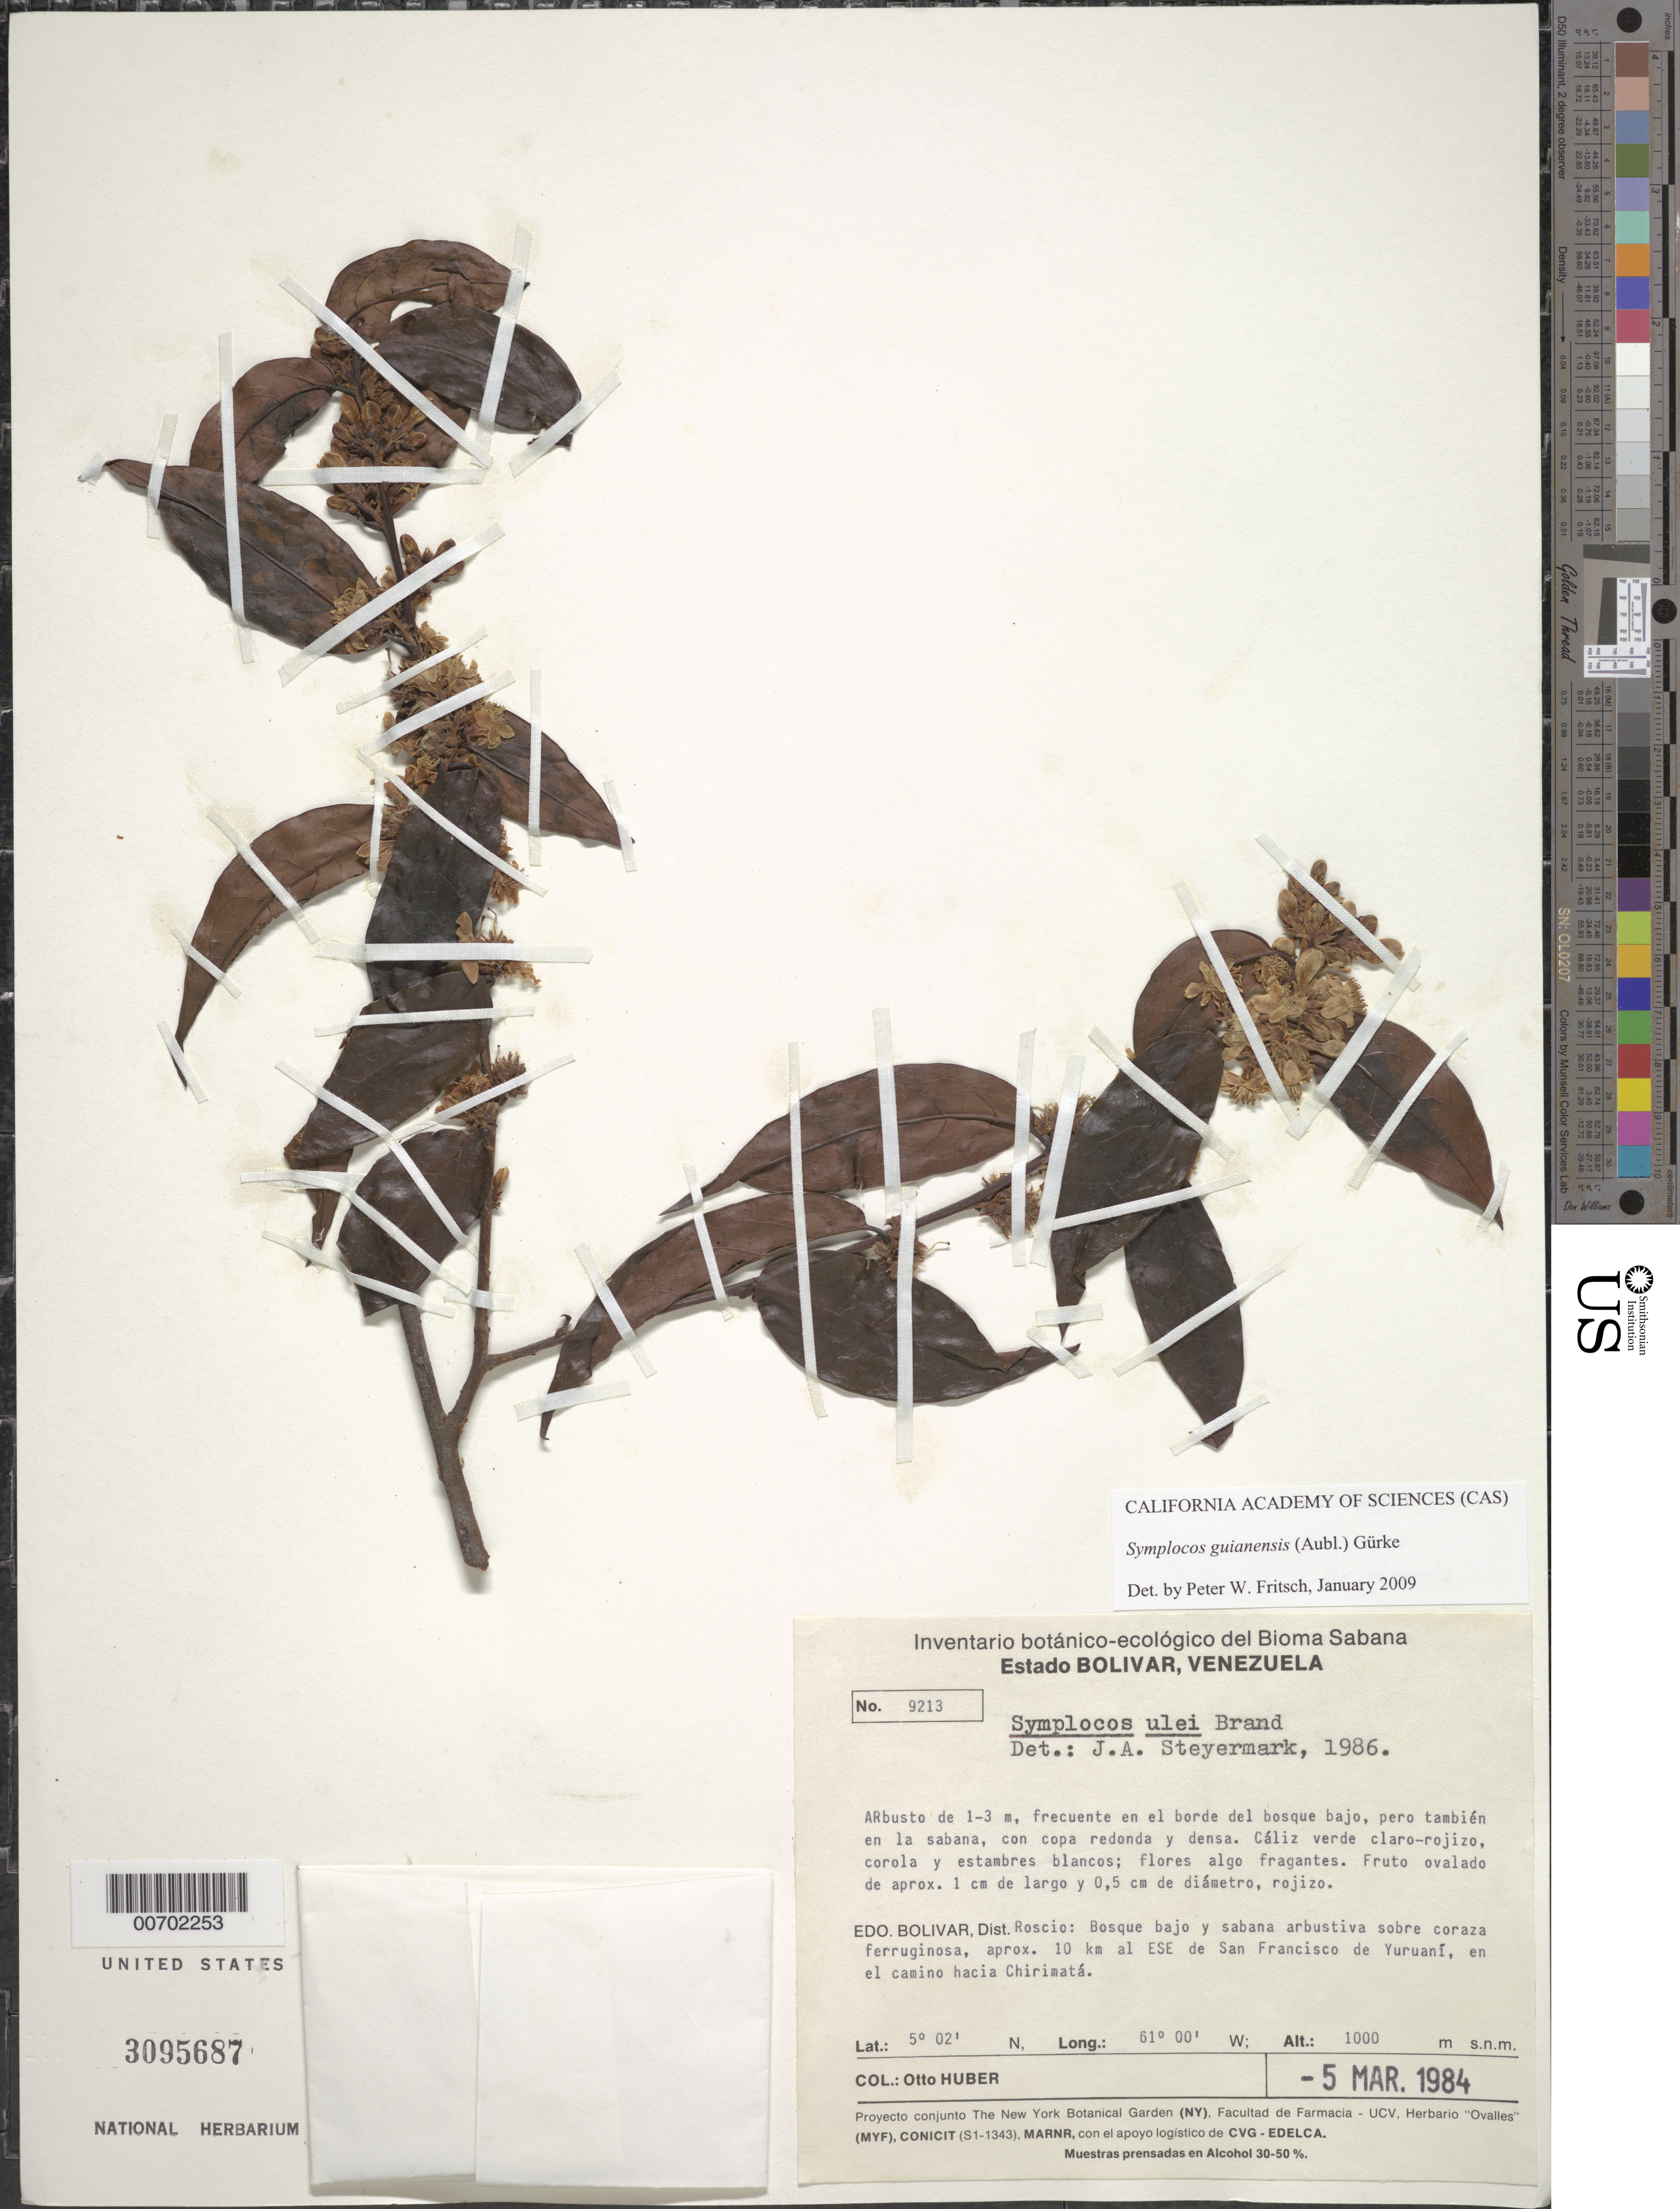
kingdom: Plantae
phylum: Tracheophyta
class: Magnoliopsida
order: Ericales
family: Symplocaceae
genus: Symplocos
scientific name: Symplocos guianensis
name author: (Aubl.) Gürke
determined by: Fritsch, Peter W.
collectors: O. Huber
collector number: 9213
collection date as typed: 5-Mar-84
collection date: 1984-03-05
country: Venezuela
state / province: Bolívar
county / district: Roscio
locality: San Francisco de Yuruaní, aprox. 10 km ESE; en el camino hacia Chirimatá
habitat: Borde del bosque bajo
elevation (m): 1000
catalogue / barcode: US 3095687